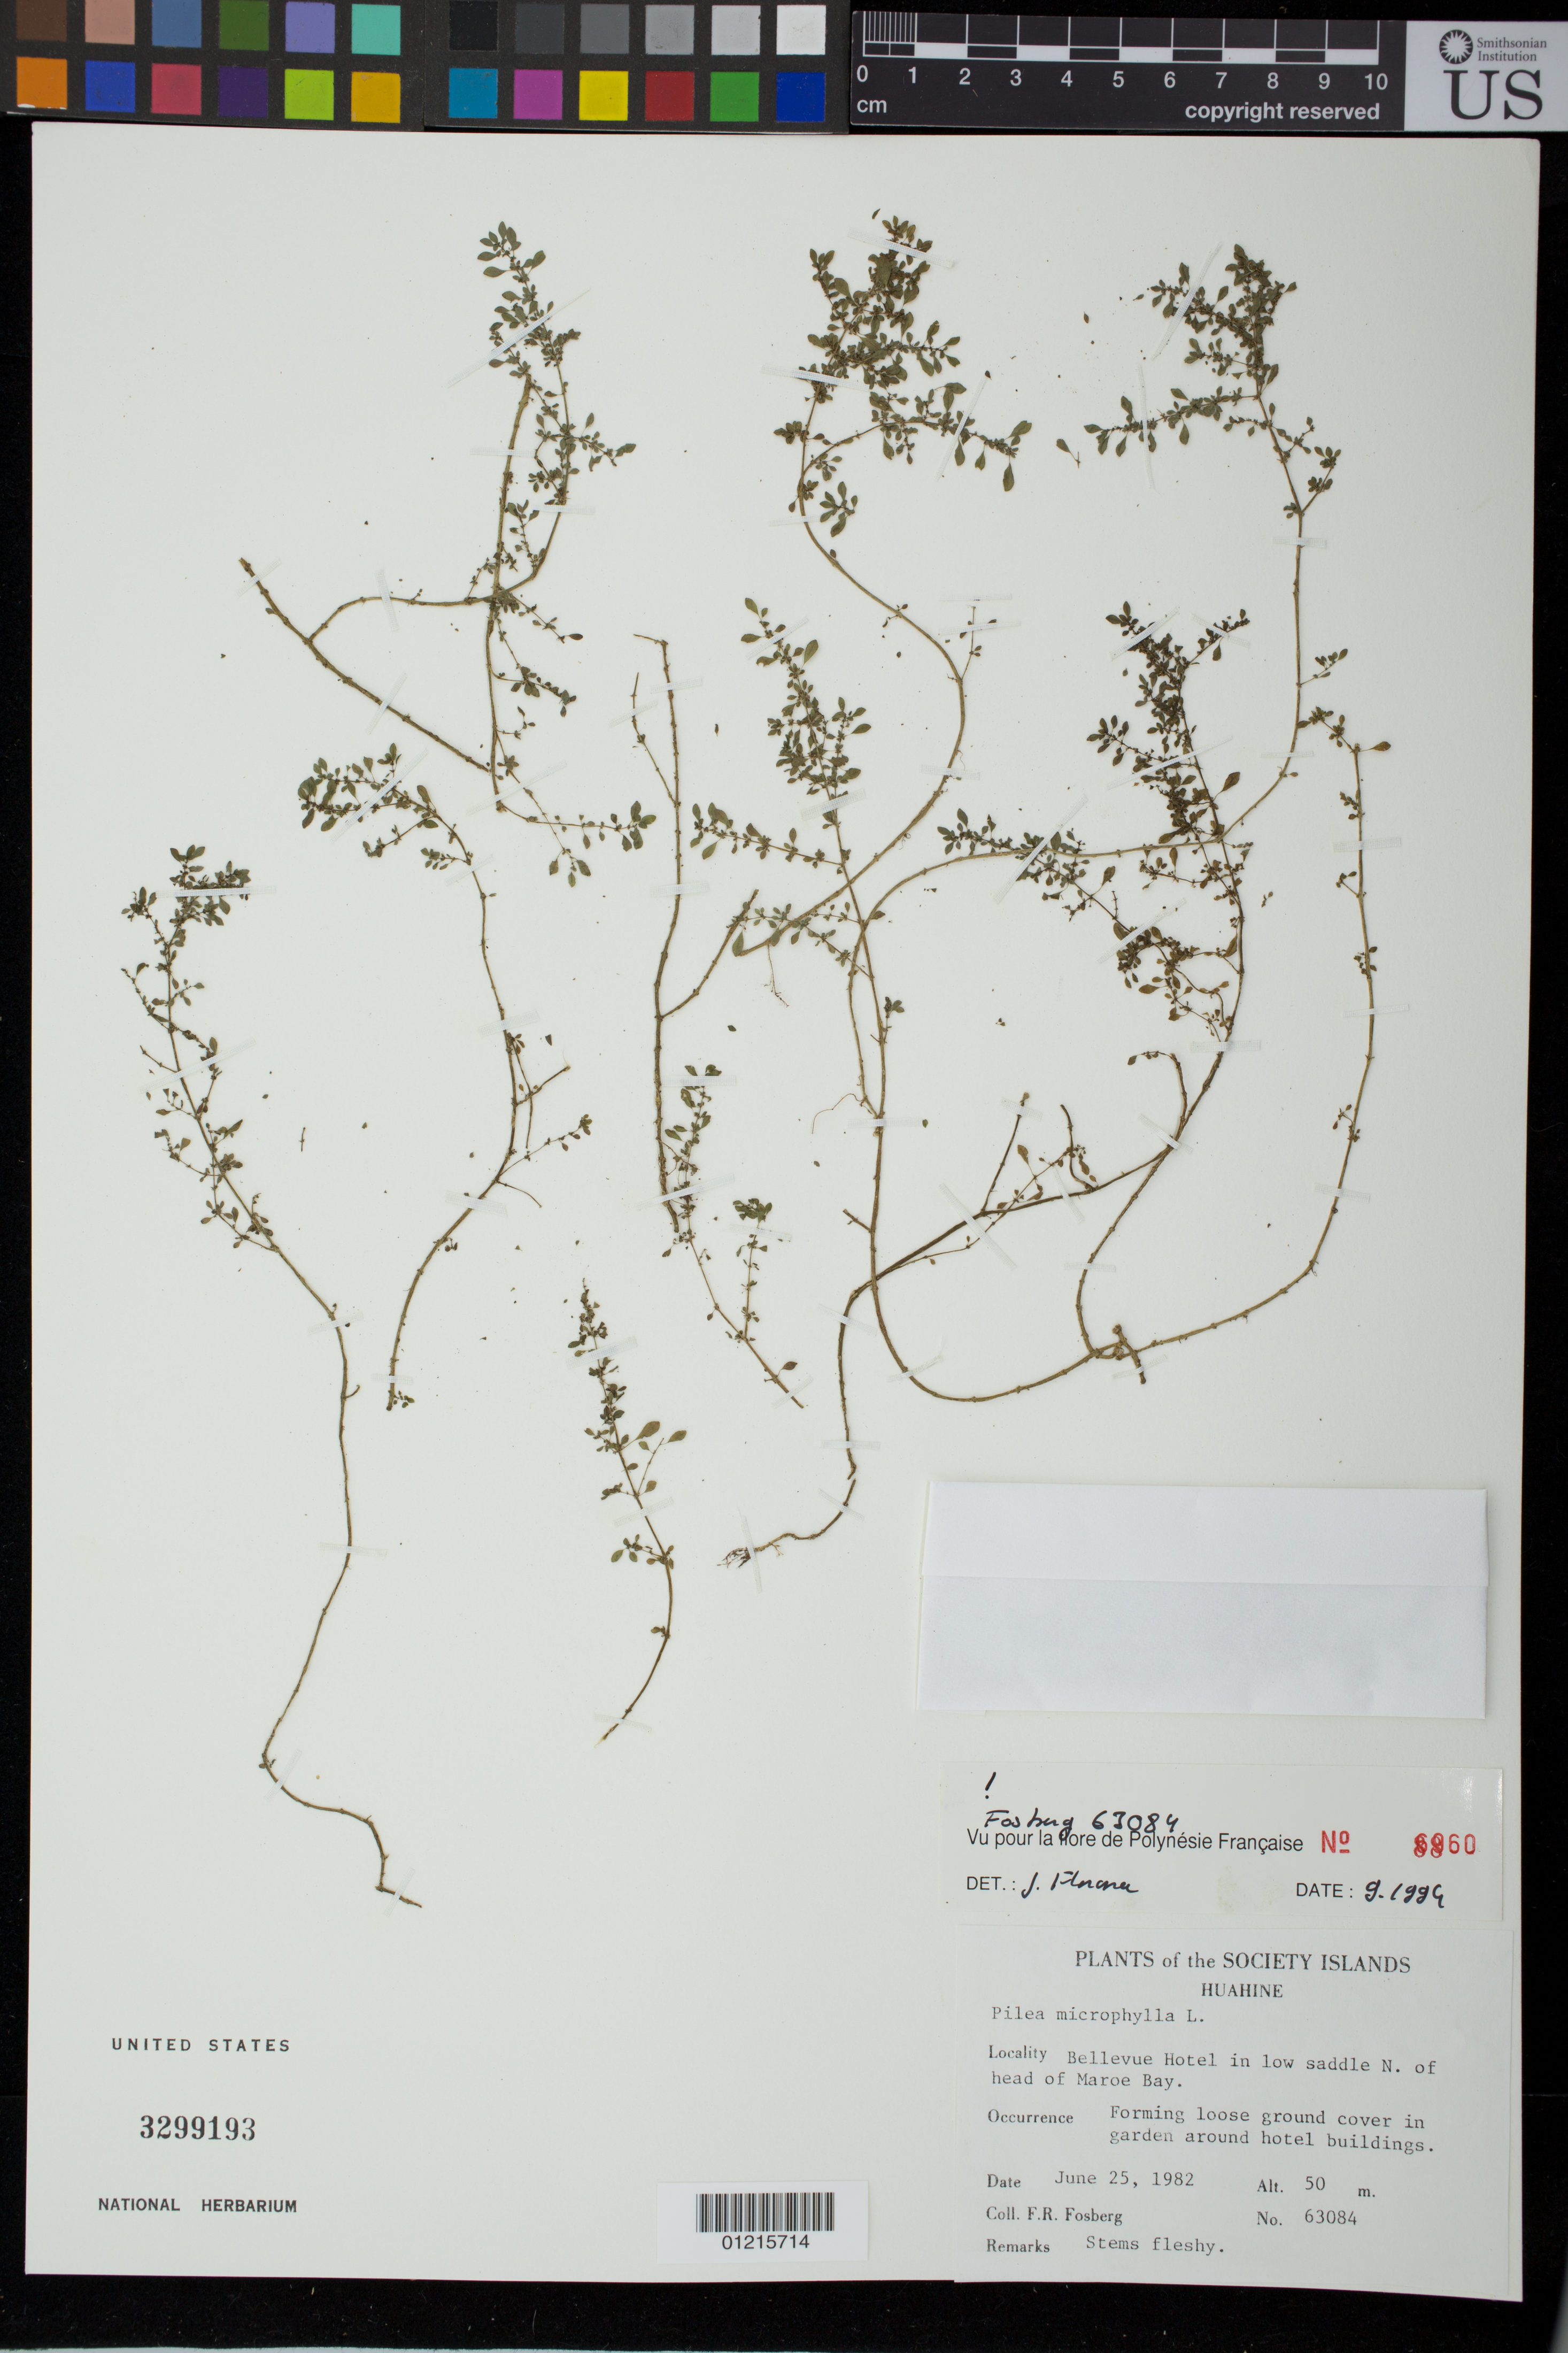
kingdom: Plantae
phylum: Tracheophyta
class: Magnoliopsida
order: Rosales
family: Urticaceae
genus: Pilea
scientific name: Pilea microphylla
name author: (L.) Liebm.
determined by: Florence, J.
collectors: F. R. Fosberg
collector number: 63084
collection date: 1982-06-25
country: French Polynesia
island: Huahine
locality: Bellevue Hotel in low saddle N. of head of Maroe Bay.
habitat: in agrden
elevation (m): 50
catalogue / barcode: US 3299193